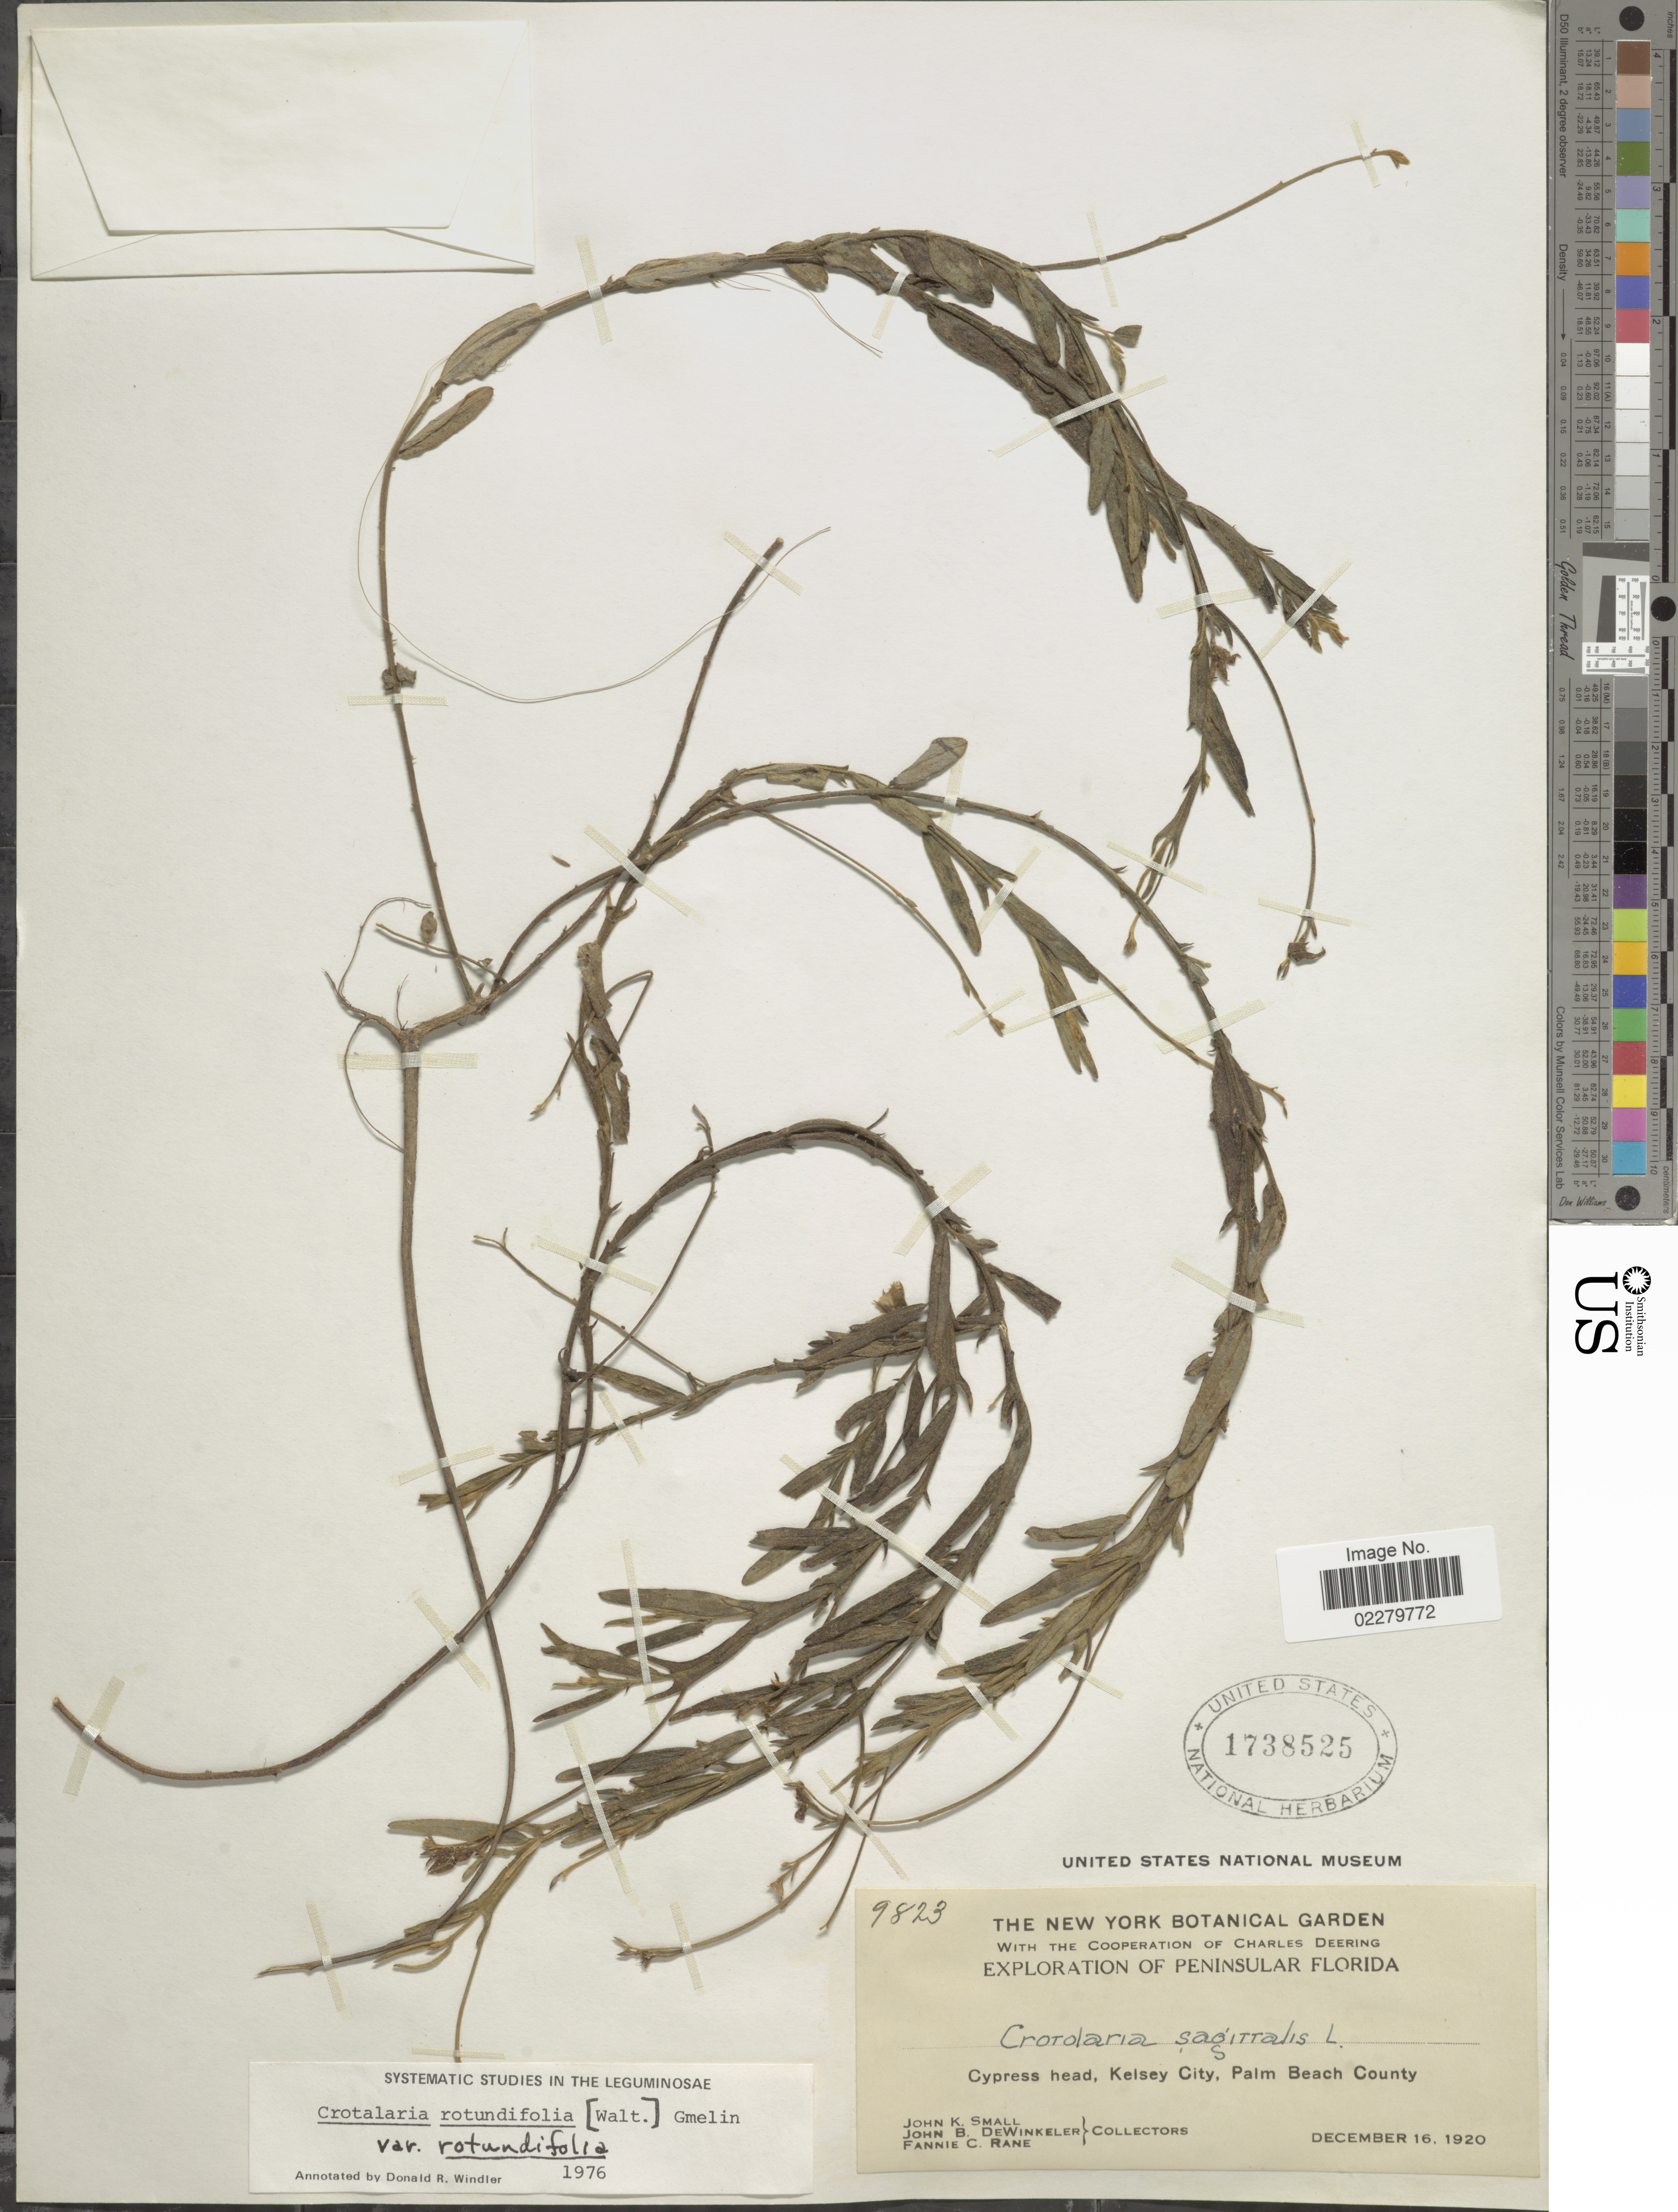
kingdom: Plantae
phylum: Tracheophyta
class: Magnoliopsida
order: Fabales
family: Fabaceae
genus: Crotalaria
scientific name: Crotalaria rotundifolia var. rotundifolia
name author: (Walter) J.F. Gmel.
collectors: J. K. Small, J. B. Dewinkeler & F. Rane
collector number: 9823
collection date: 1920-12-16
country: United States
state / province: Florida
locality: Peninsular Florida. Cypress head, Kelsey City, Palm Beach County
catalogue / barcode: US 1738525